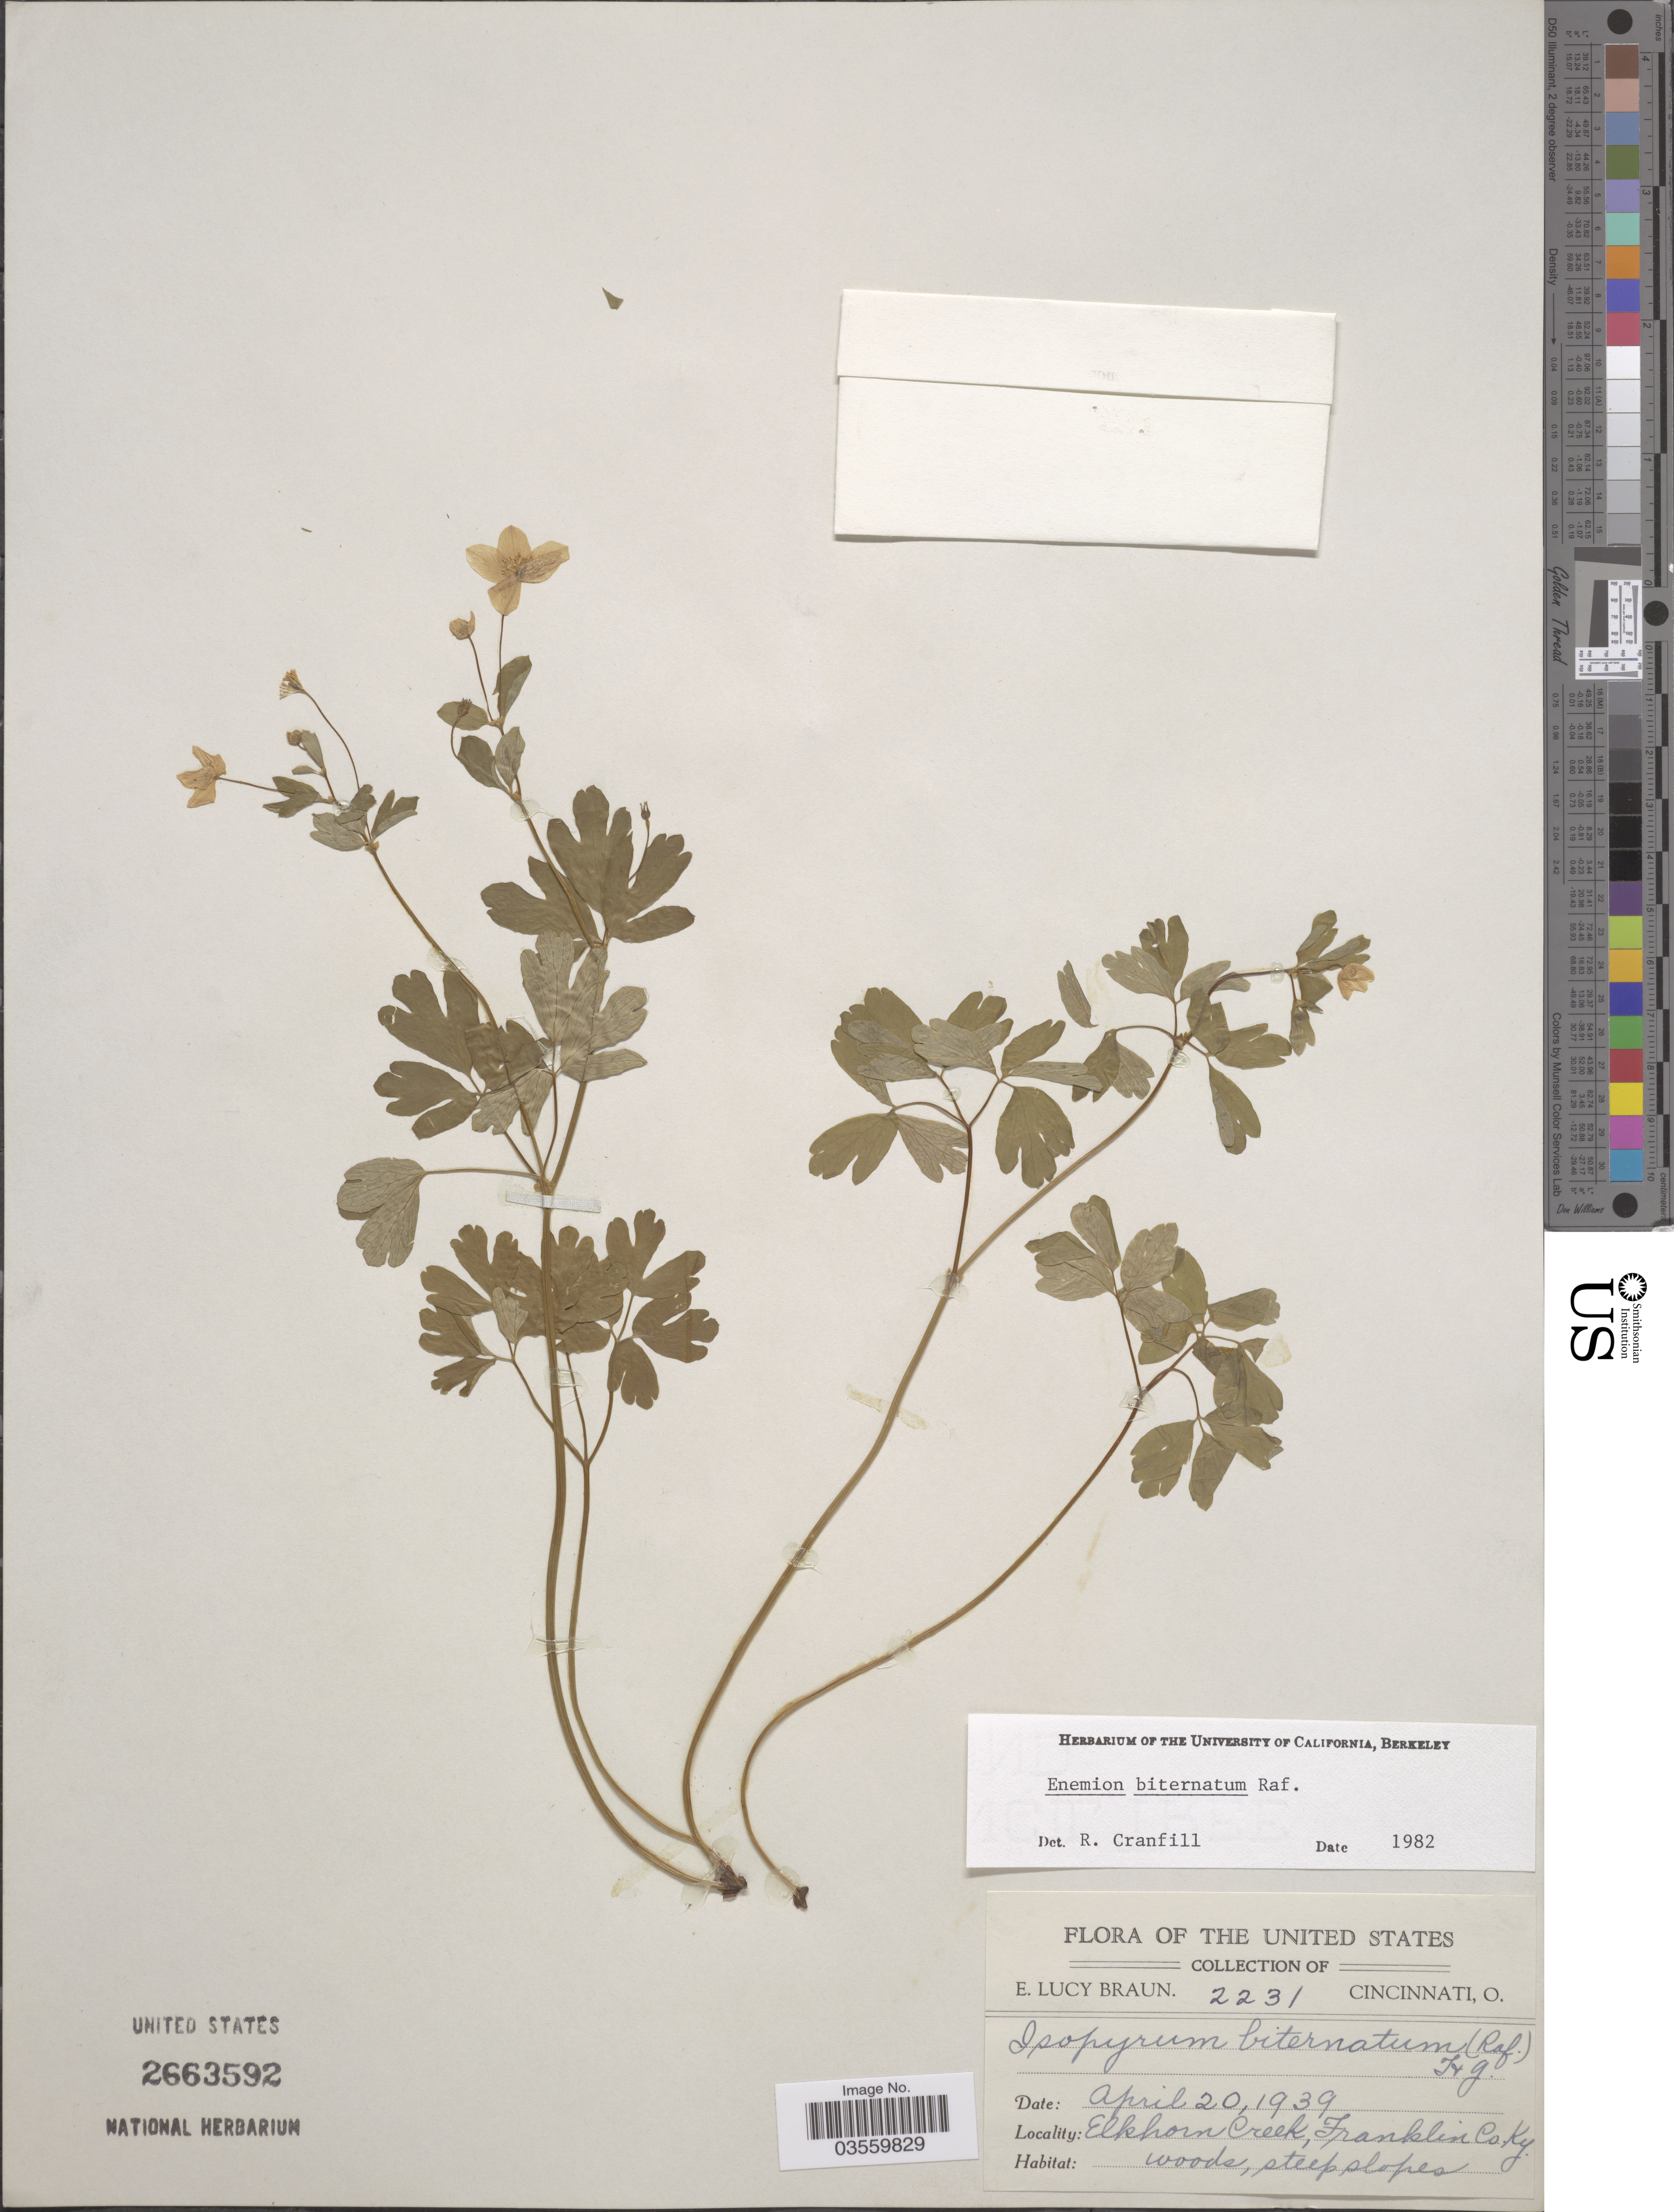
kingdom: Plantae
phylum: Tracheophyta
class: Magnoliopsida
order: Ranunculales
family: Ranunculaceae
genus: Enemion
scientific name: Enemion biternatum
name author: (Torr. & A. Gray) Raf.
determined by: Strong, Mark T., (BOT), Smithsonian Institution - National Museum of Natural History (UNITED STATES)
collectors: E. L. Braun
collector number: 2231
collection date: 1939-04-20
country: United States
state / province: Kentucky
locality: Elkhorn Creek, Franklin Co.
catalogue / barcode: US 2663592